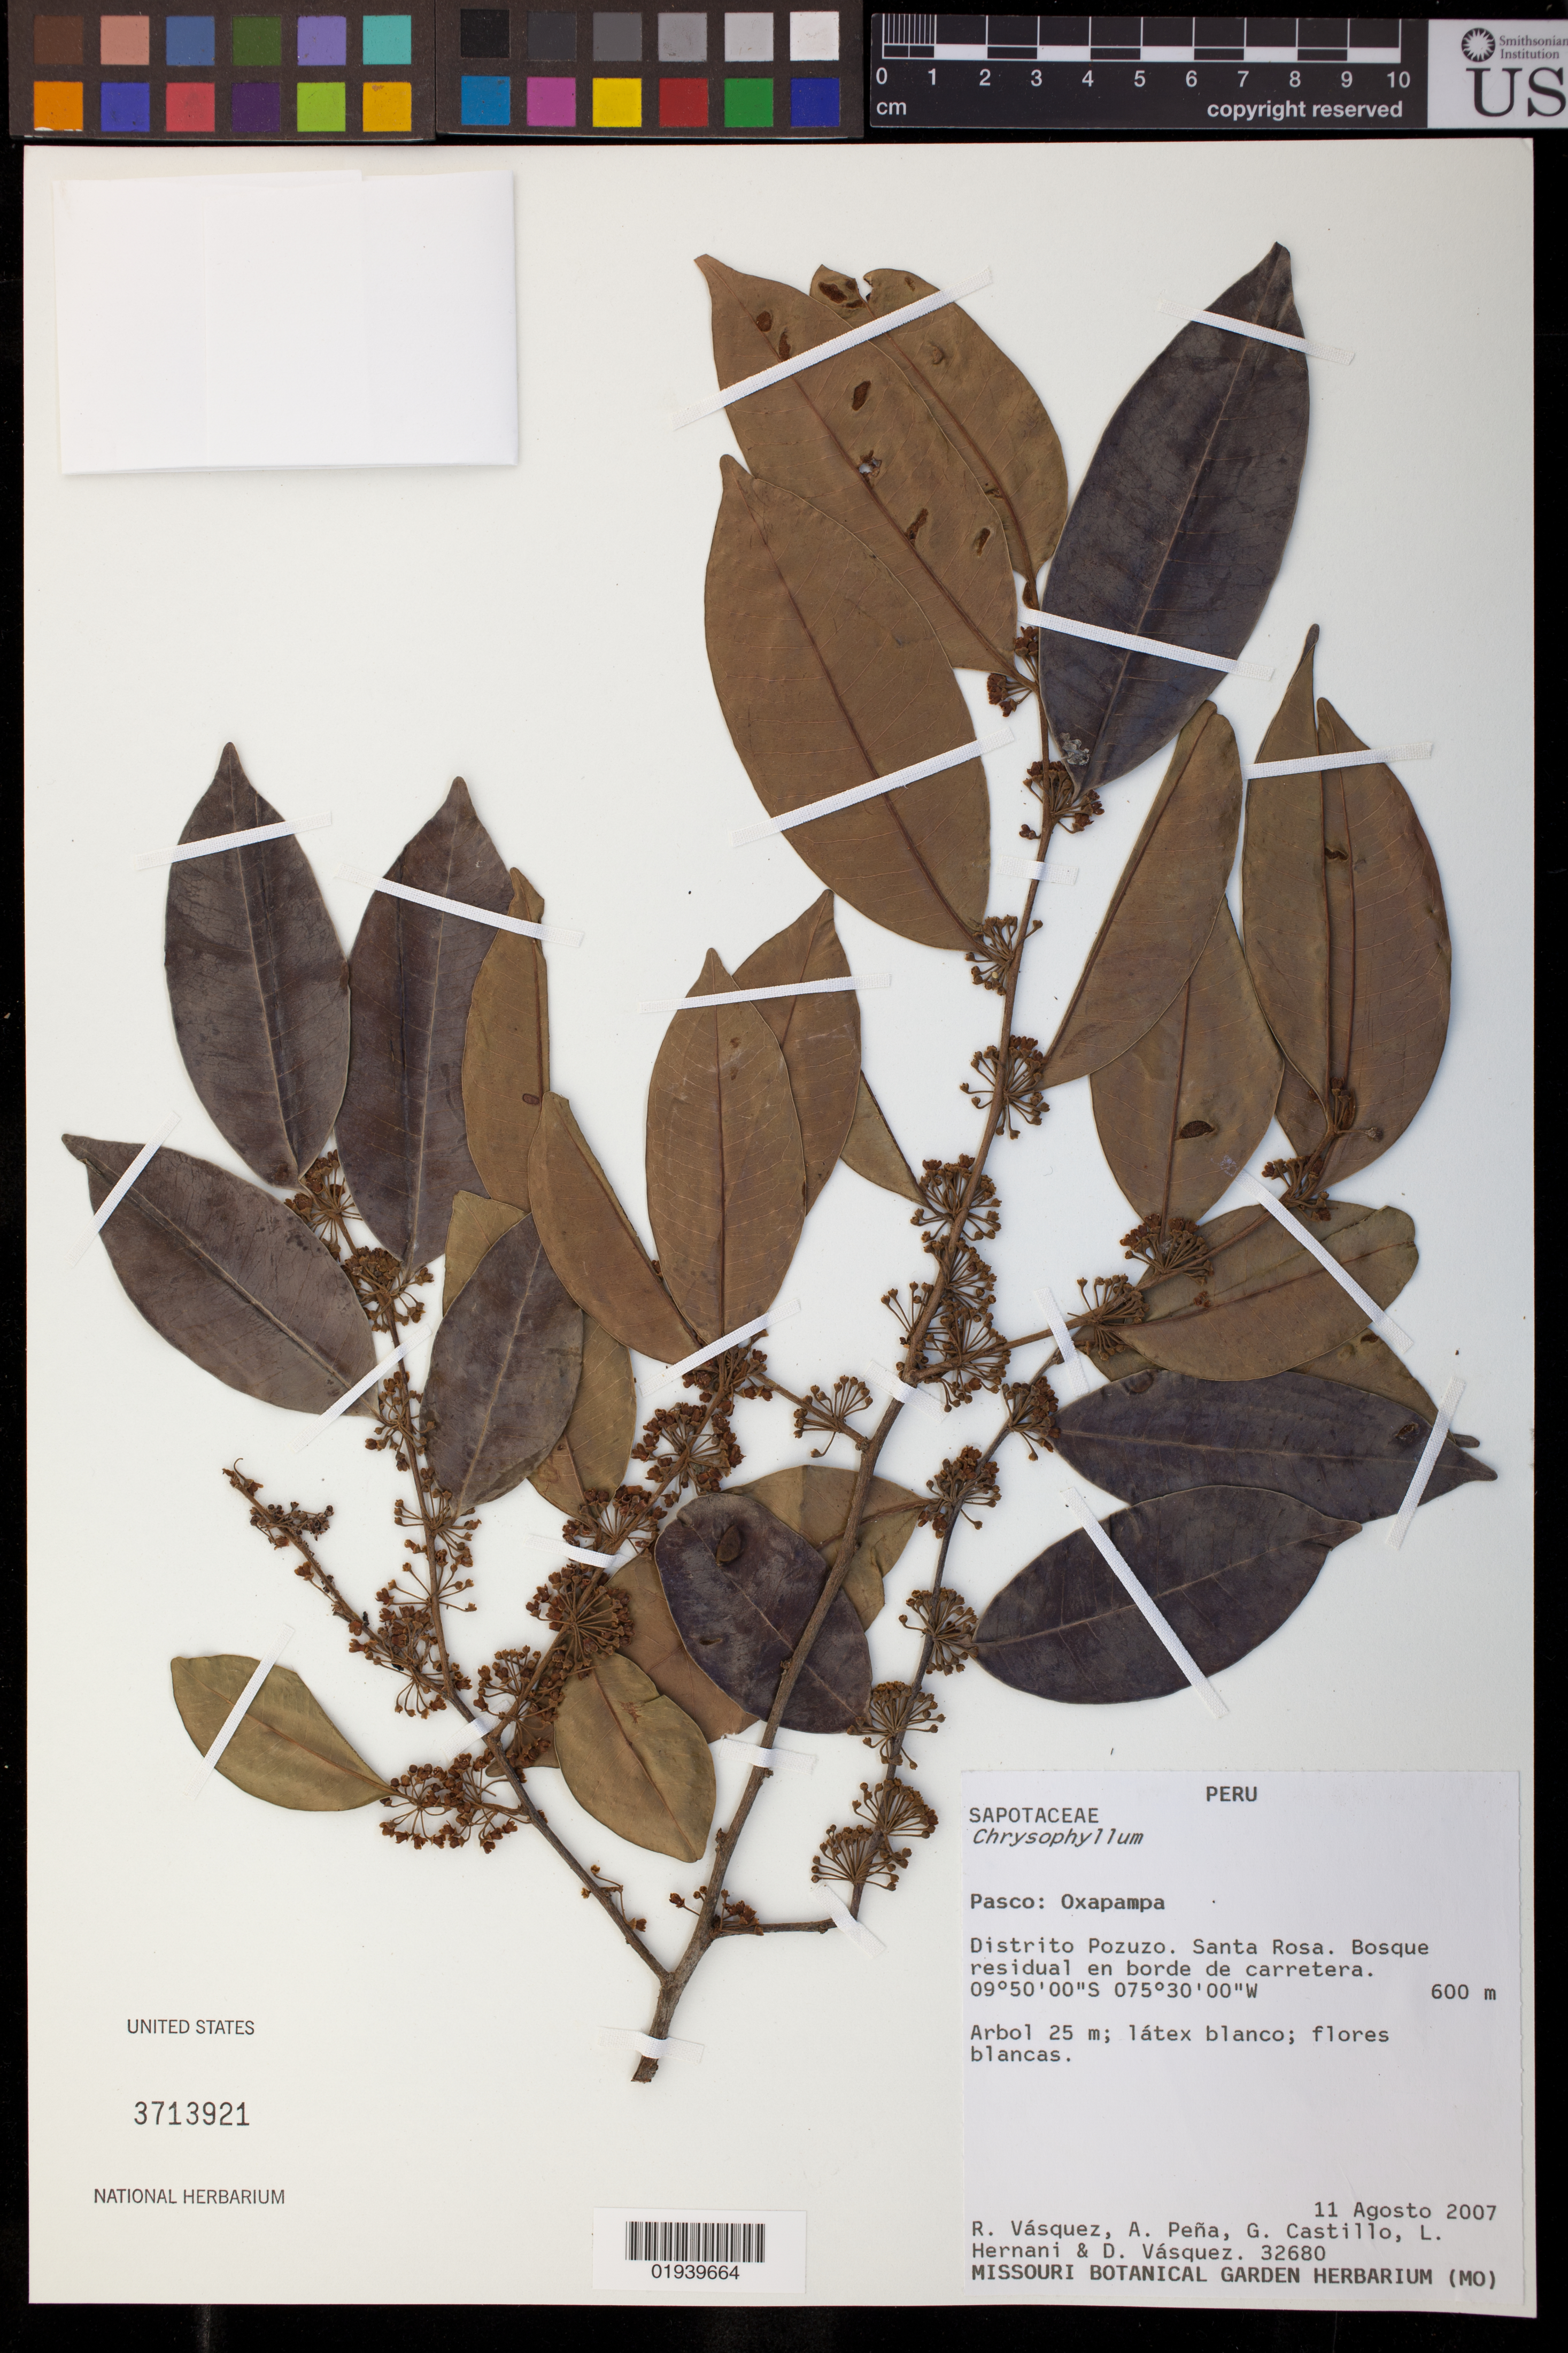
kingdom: Plantae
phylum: Tracheophyta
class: Magnoliopsida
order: Ericales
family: Sapotaceae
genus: Chrysophyllum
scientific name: Chrysophyllum sp.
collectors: R. Vásquez M., A. Pena, G. Castillo, L. Hernani & D. Vasquez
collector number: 32680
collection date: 2007-08-11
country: Peru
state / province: Pasco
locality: Oxapampa. Distrito Pozuzo. Santa Rosa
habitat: Bosque residual en borde de carretera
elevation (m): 600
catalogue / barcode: US 3713921